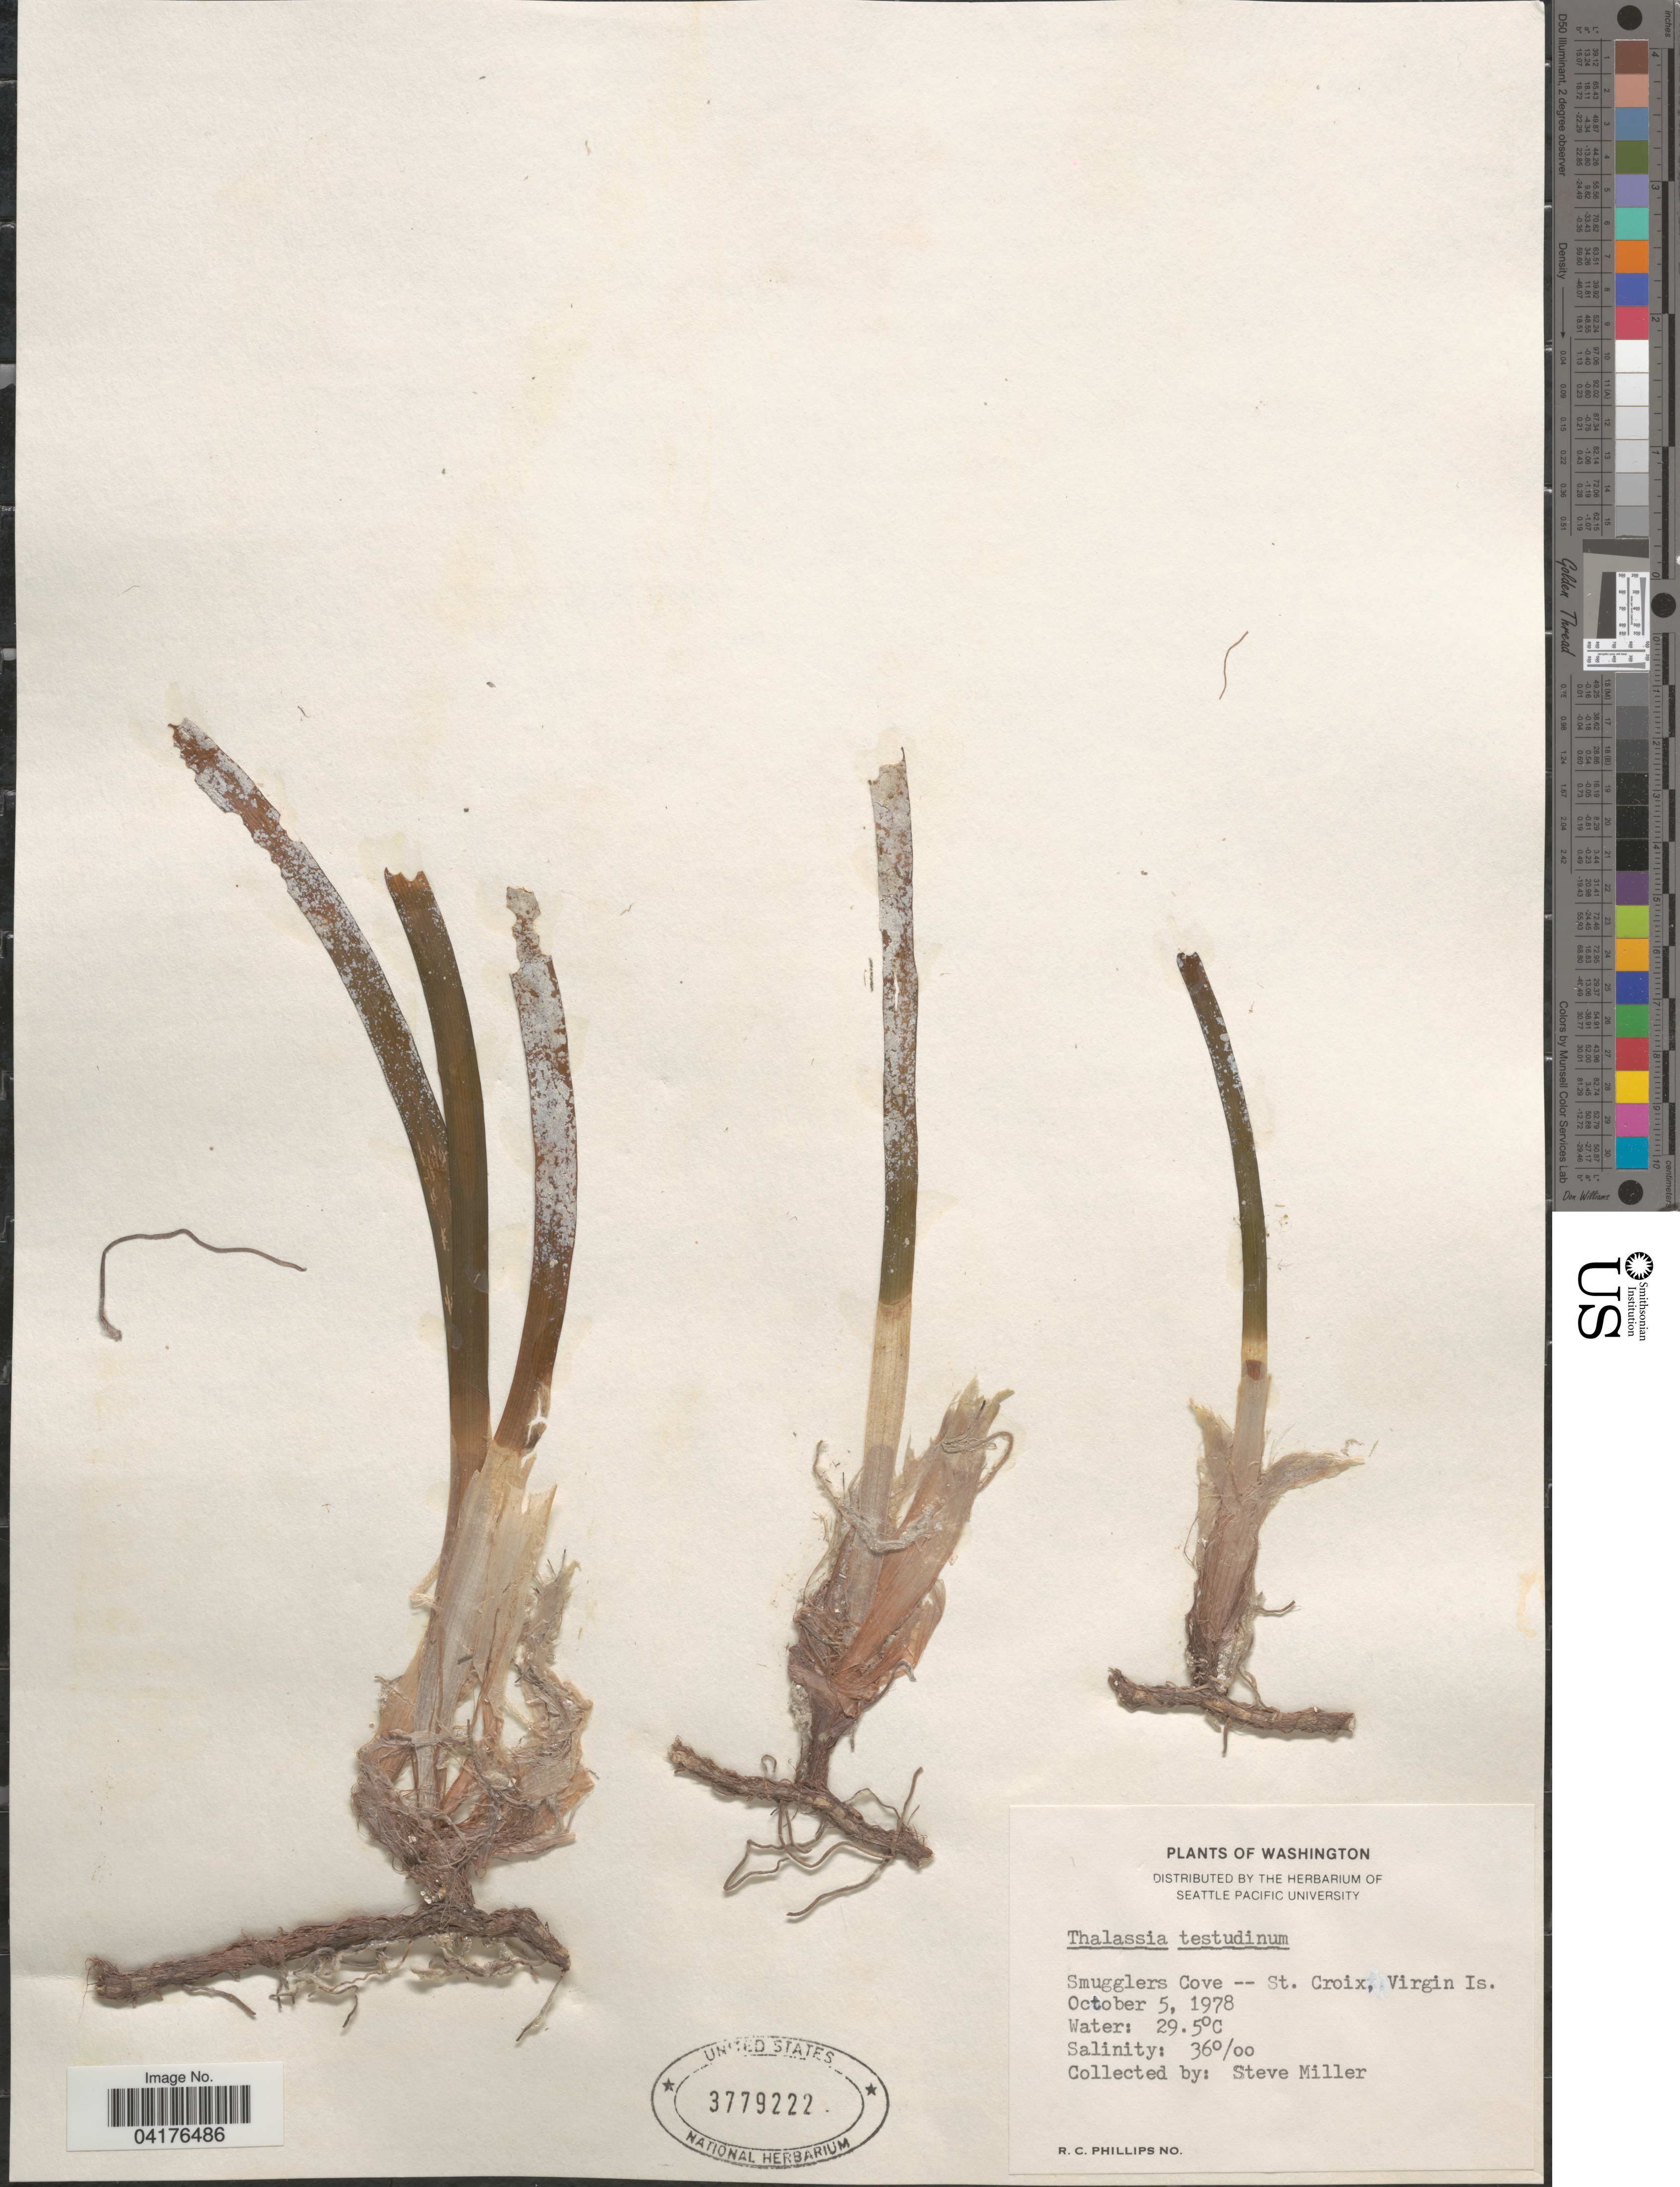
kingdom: Plantae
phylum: Tracheophyta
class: Liliopsida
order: Alismatales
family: Hydrocharitaceae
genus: Thalassia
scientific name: Thalassia testudinum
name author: Banks & Sol. ex K.D. Koenig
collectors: S. Miller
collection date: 1978-10-05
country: U.S. Virgin Islands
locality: Smugglers Cove -- St. Croix, Virgin Is.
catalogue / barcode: US 3779222